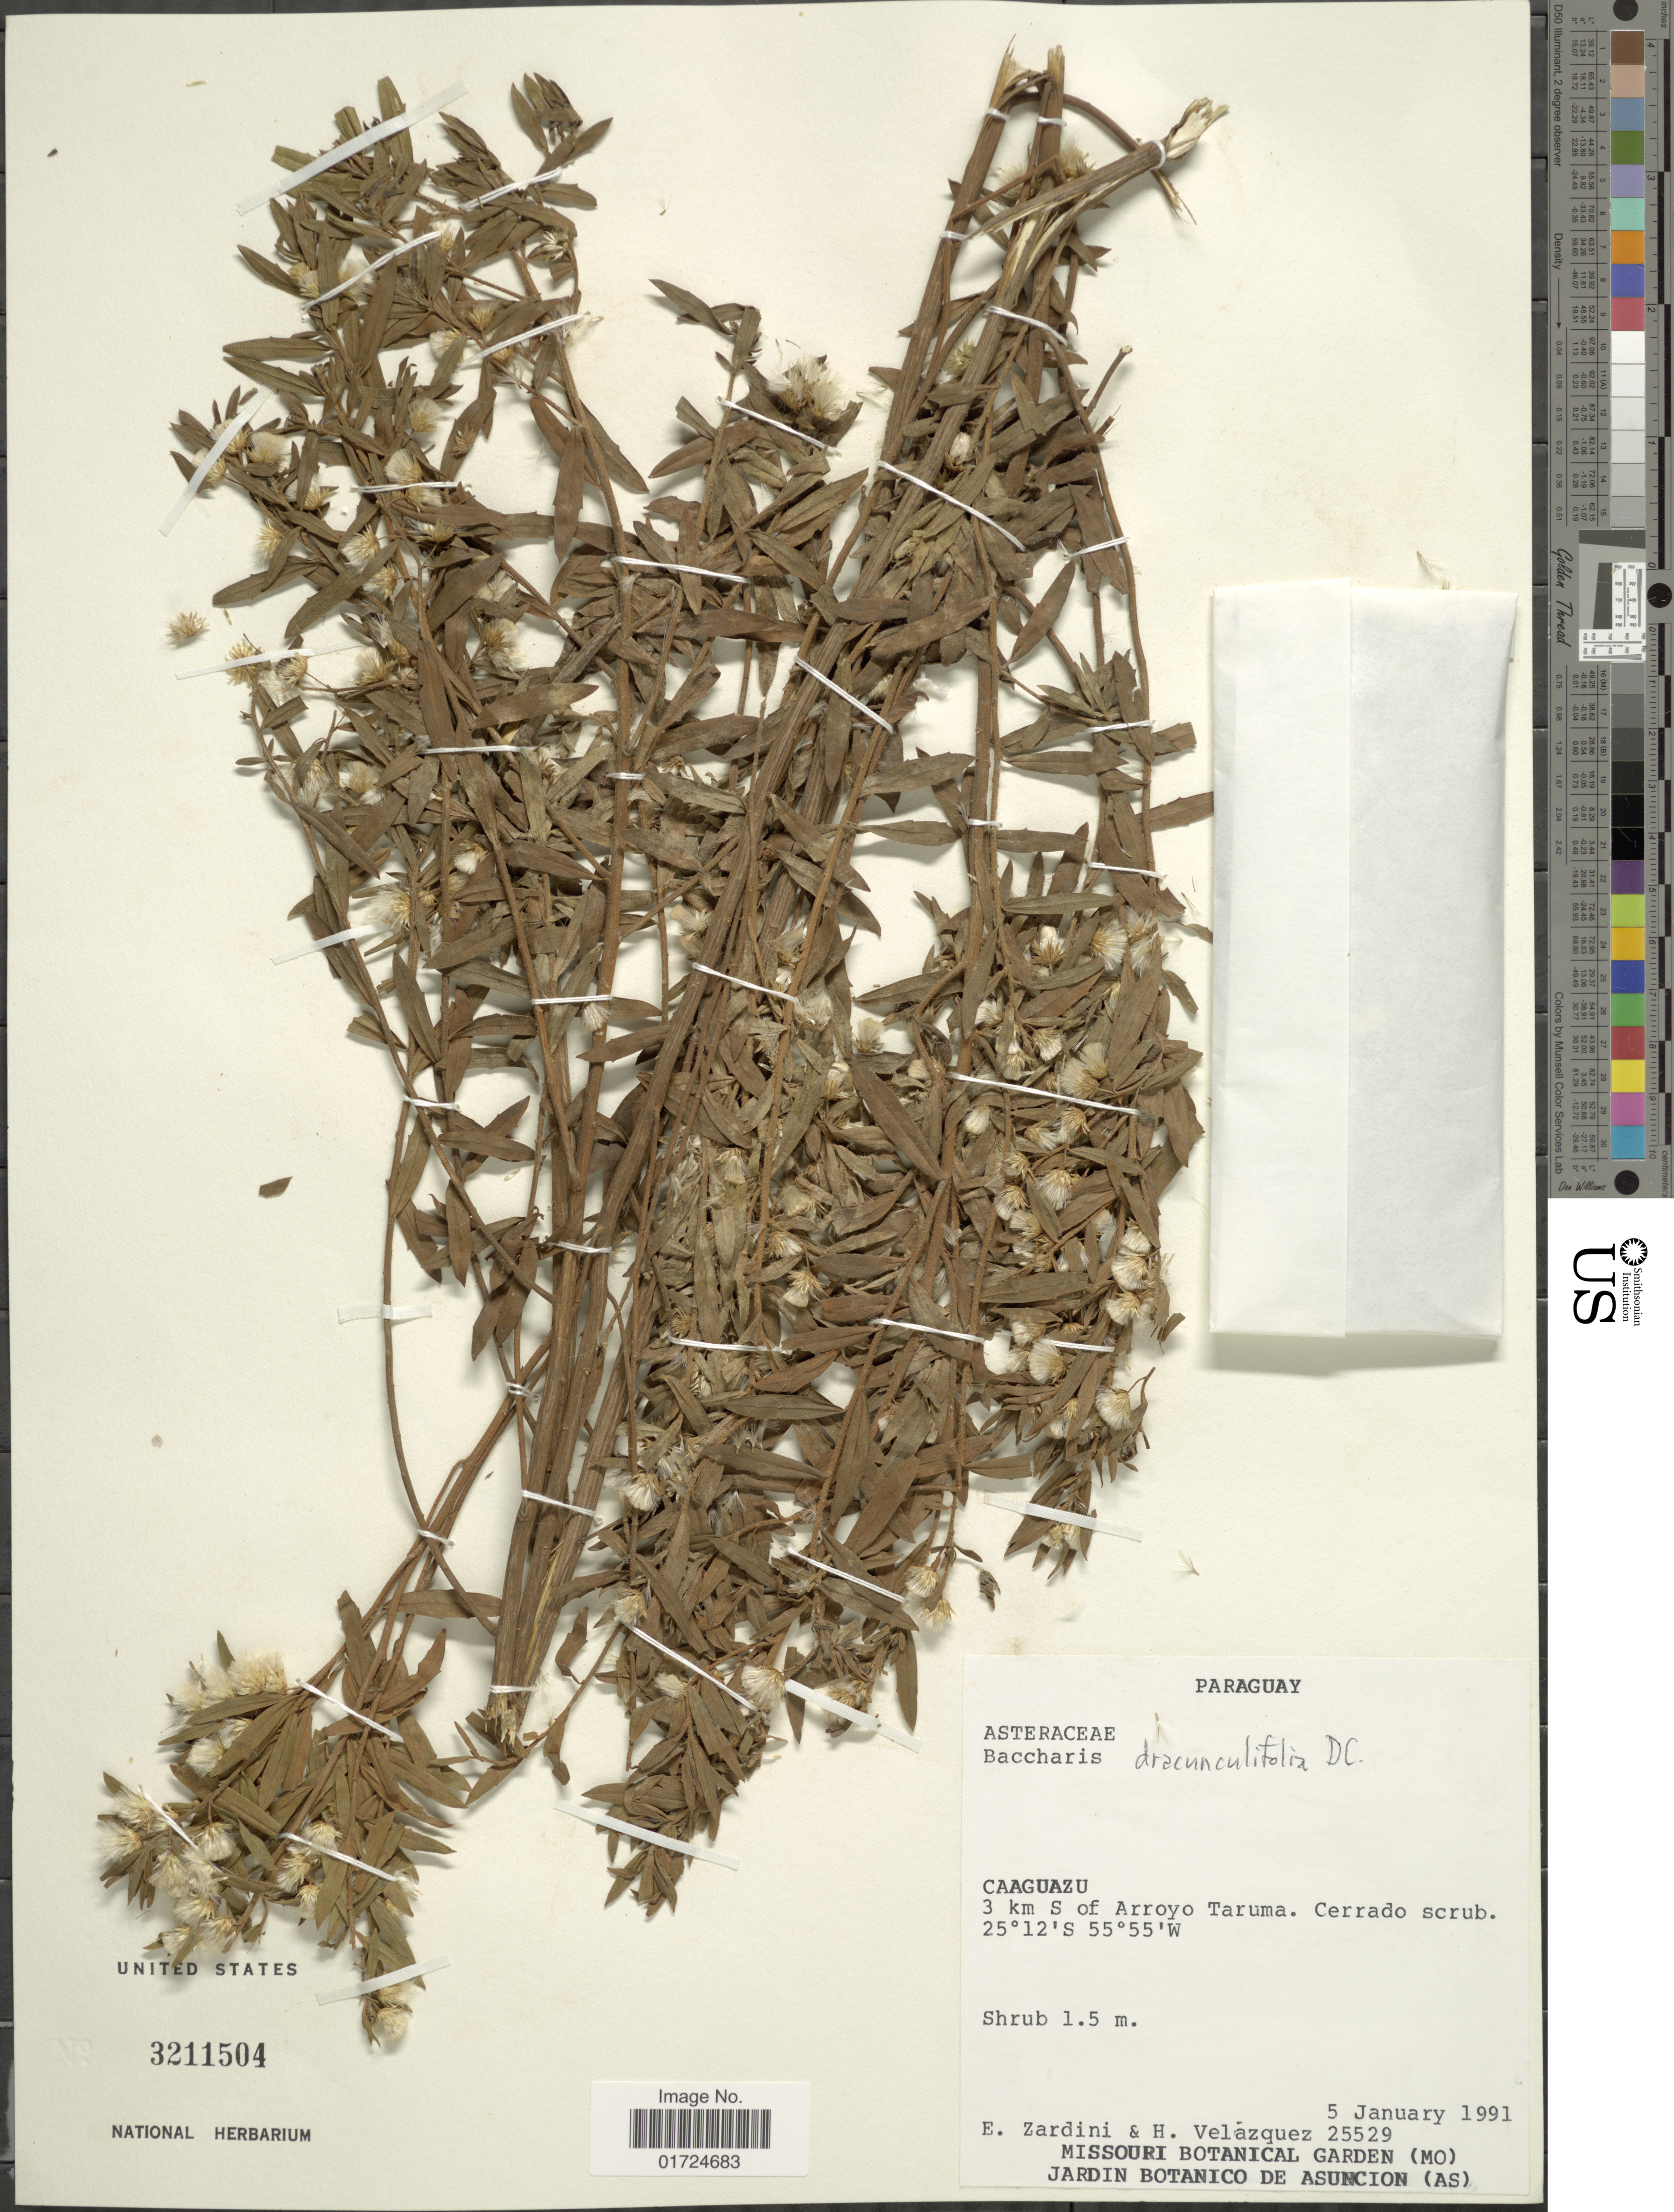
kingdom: Plantae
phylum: Tracheophyta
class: Magnoliopsida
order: Asterales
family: Asteraceae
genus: Baccharis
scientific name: Baccharis dracunculifolia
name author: DC.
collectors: E. M. Zardini & H. Velázquez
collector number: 25529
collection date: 1991-01-05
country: Paraguay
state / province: Caaguazu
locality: Caaguazu. 3 km S of Arroyo Taruma. Cerrado scrub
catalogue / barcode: US 3211504